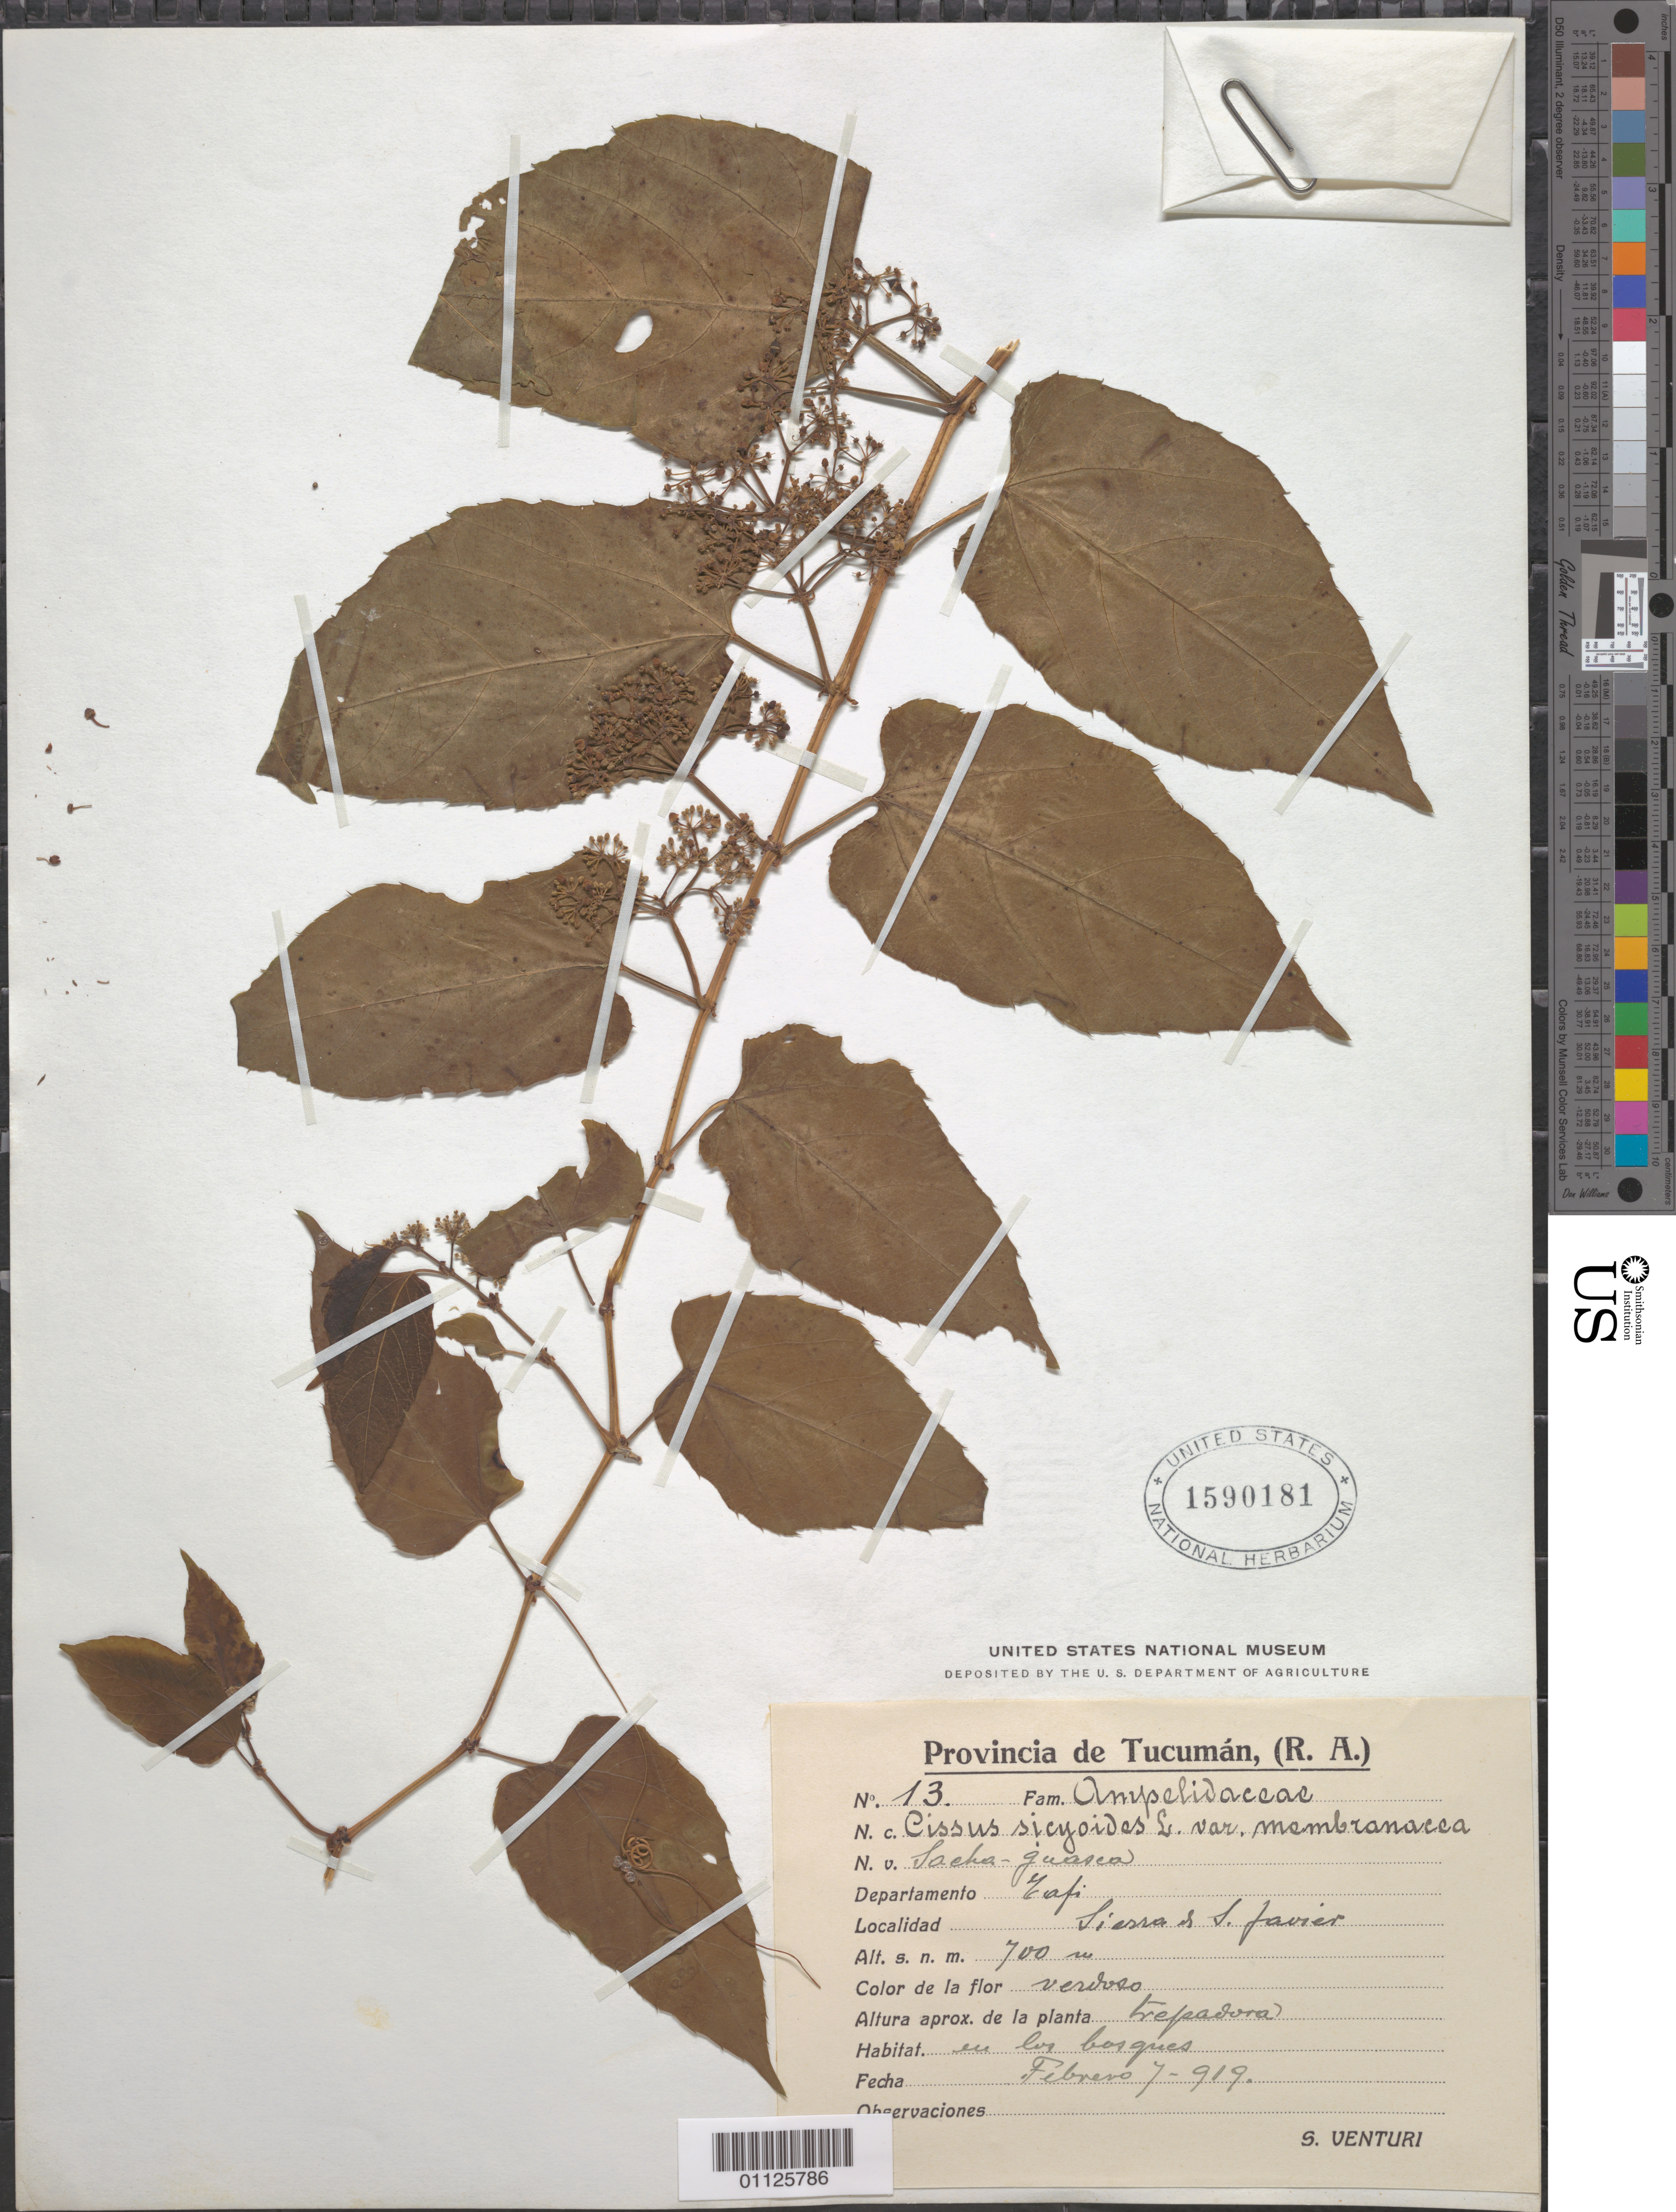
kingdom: Plantae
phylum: Tracheophyta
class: Magnoliopsida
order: Vitales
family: Vitaceae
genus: Cissus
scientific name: Cissus verticillata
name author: (L.) Nicolson & C.E. Jarvis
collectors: S. Venturi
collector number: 13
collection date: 1919-02-07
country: Argentina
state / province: Tucumán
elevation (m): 700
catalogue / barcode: US 1590181